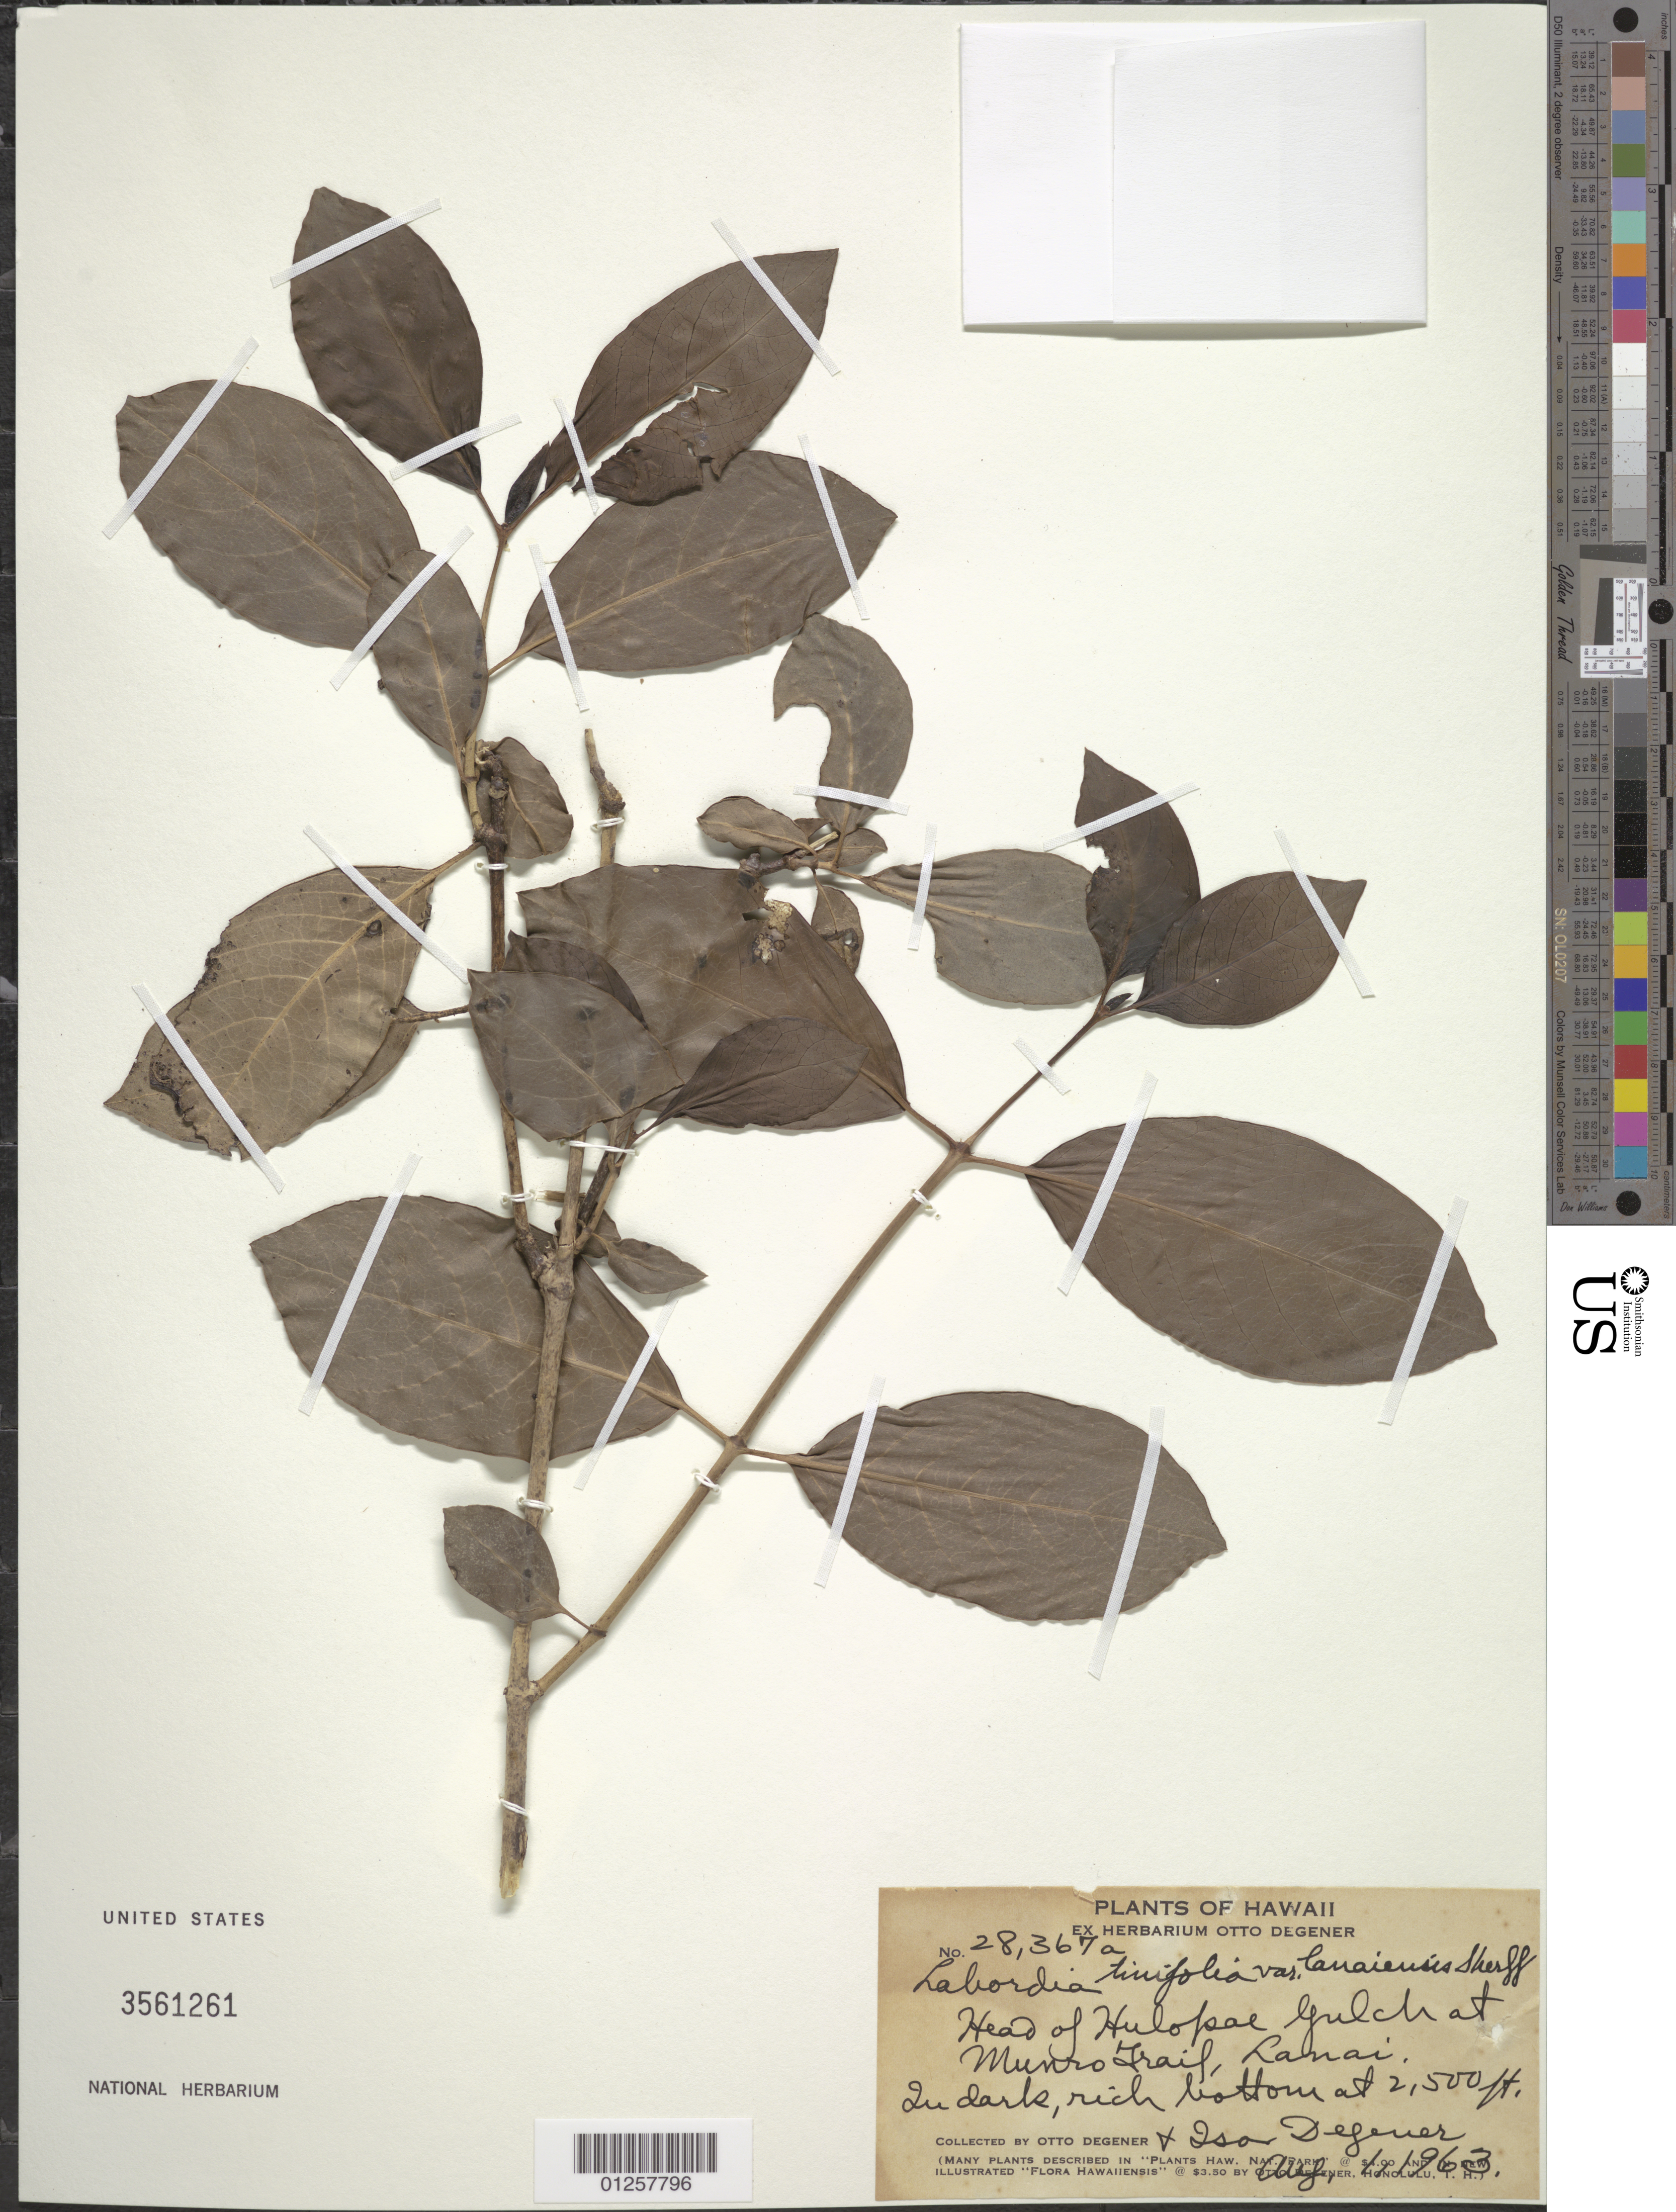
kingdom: Plantae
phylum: Tracheophyta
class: Magnoliopsida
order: Gentianales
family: Loganiaceae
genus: Geniostoma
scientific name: Geniostoma tinifolium var. lanaiense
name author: (Sherff) Byng & Christenh.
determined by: Wagner, W. L., (BOT), Smithsonian Institution - National Museum of Natural History (UNITED STATES)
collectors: O. Degener & I. Degener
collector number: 28367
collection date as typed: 1 Aug 1963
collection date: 1963-08-01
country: United States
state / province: Hawaii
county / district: Maui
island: Lana'i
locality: Head of Hulopoe Gulch at Munro Trail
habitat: In dark, rich bottom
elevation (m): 762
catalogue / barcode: US 3561261